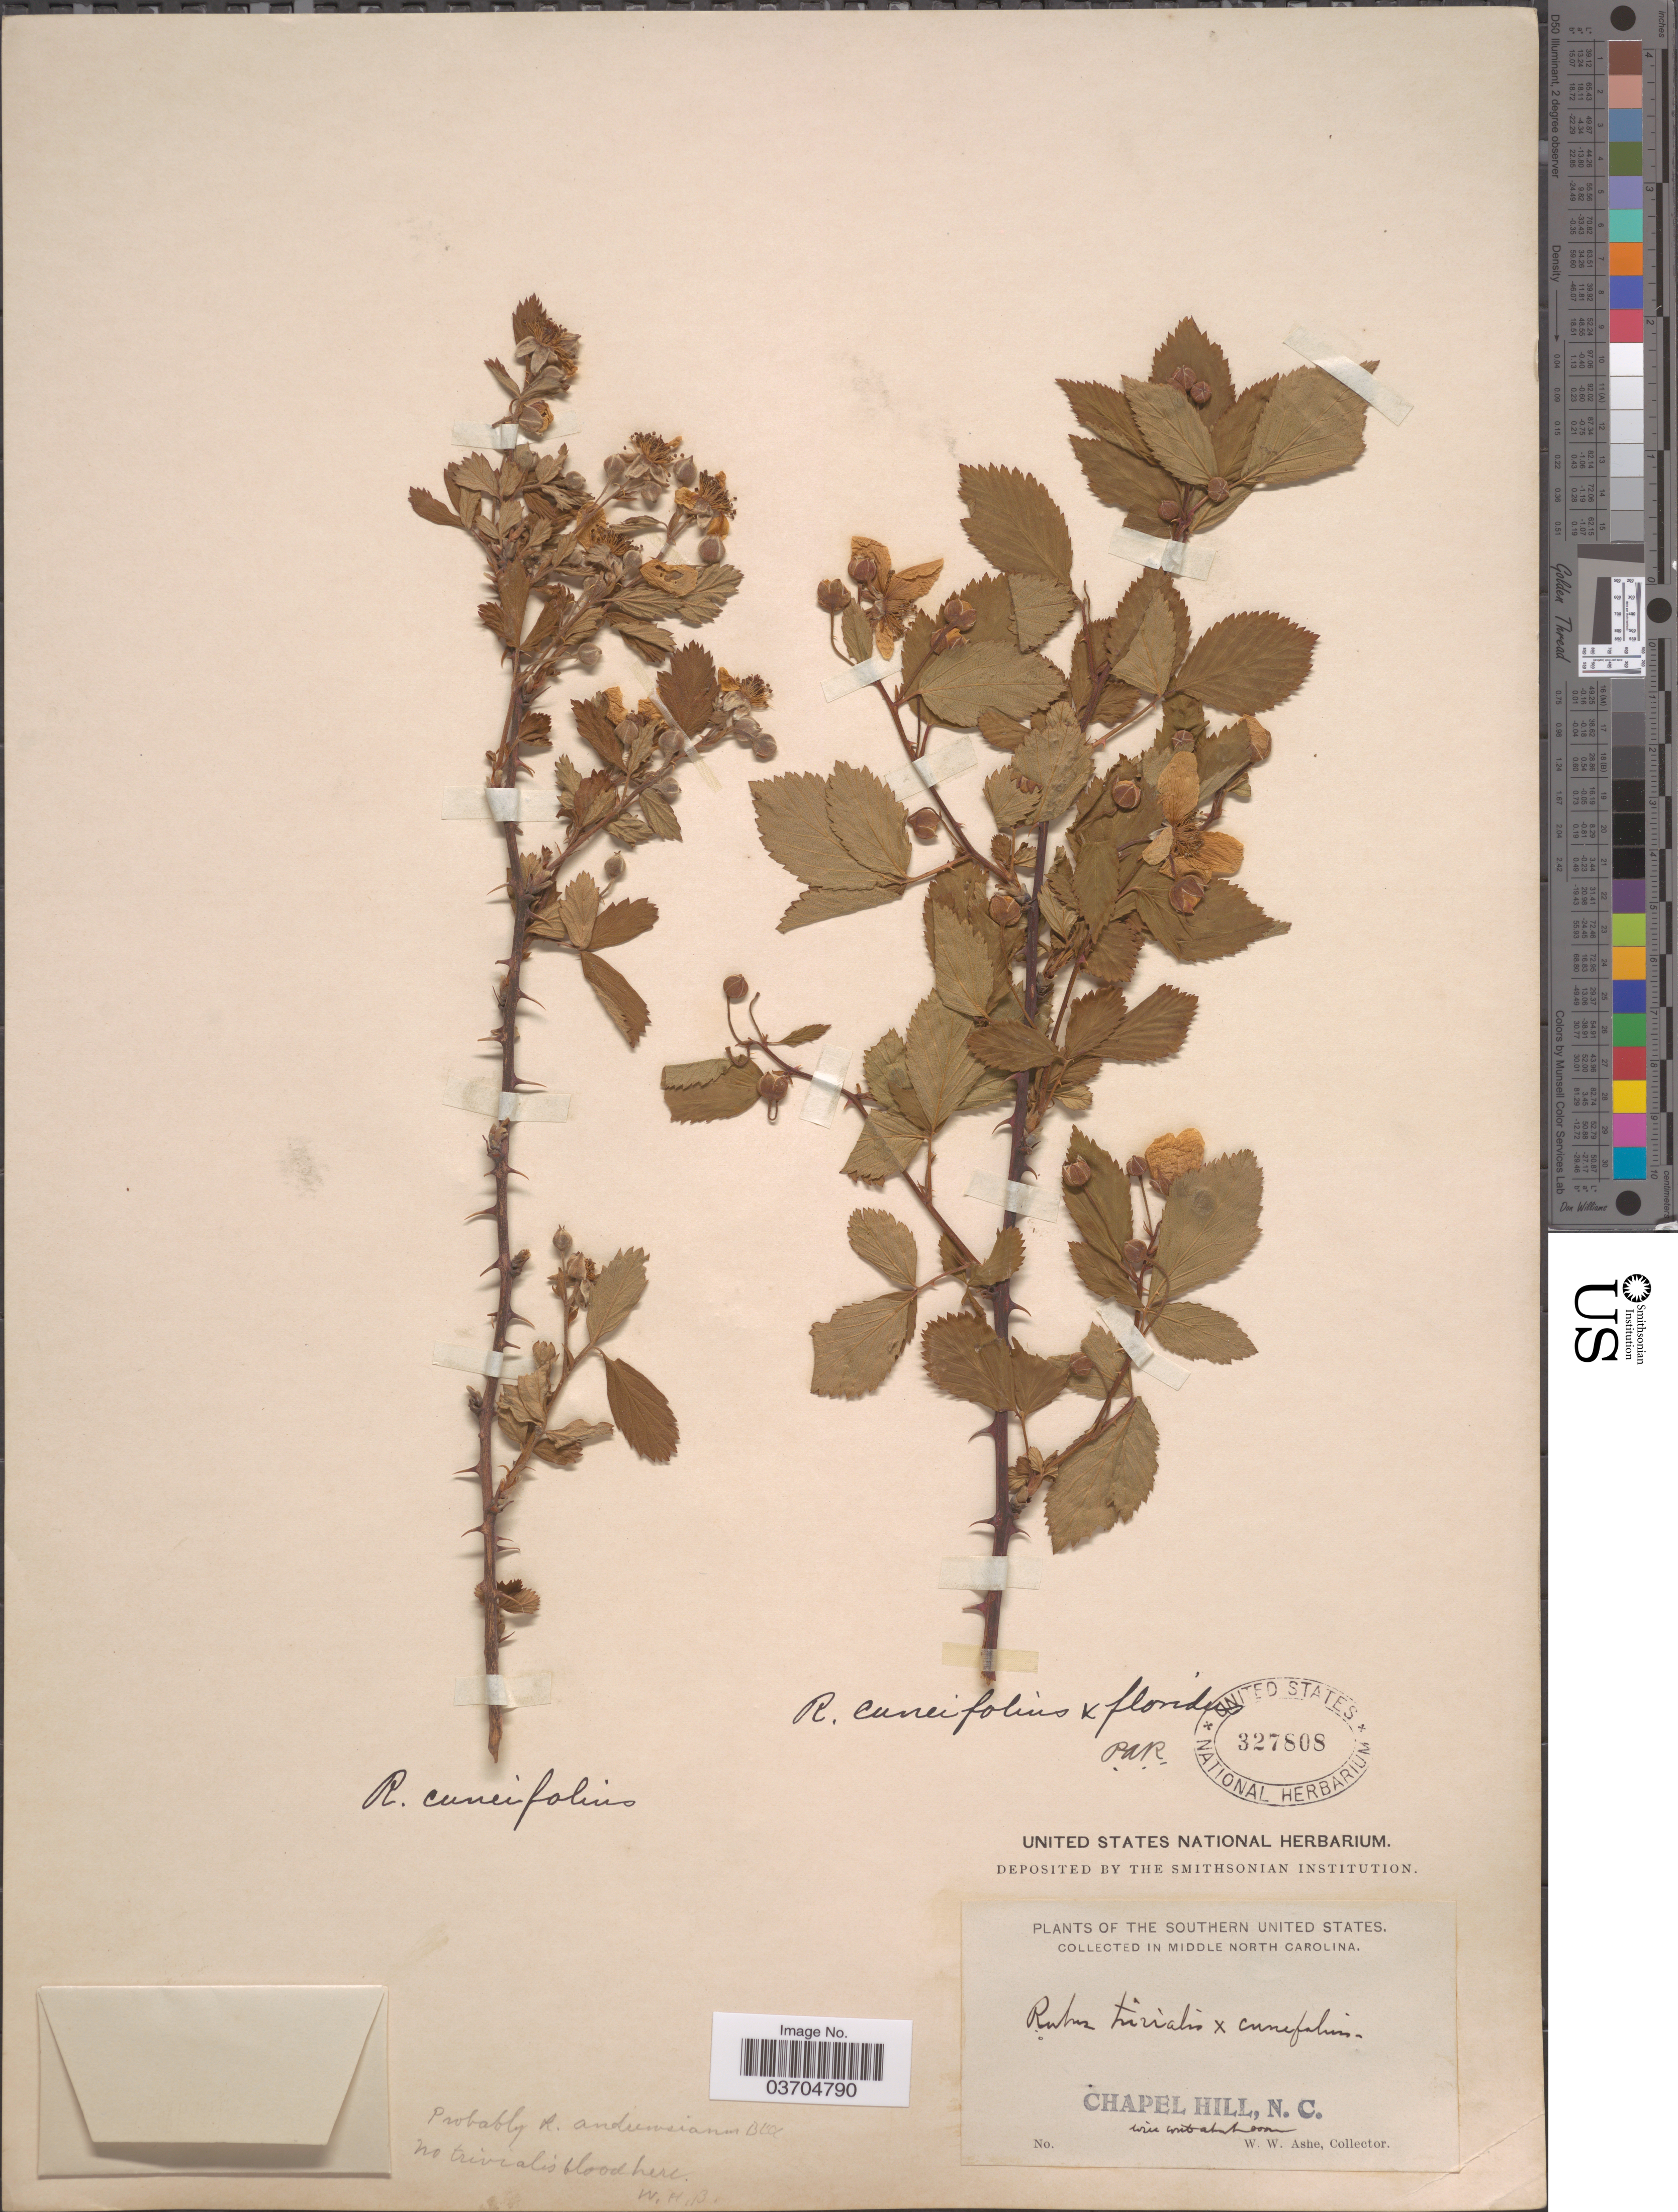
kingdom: Plantae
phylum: Tracheophyta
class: Magnoliopsida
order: Rosales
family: Rosaceae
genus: Rubus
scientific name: Rubus cuneifolius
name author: Pursh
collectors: W. W. Ashe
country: United States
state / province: North Carolina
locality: The Southern United States. In Middle North Carolina. Chapel Hill. Win [interpreted] Mt Abutoom [interpreted].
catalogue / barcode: US 327808